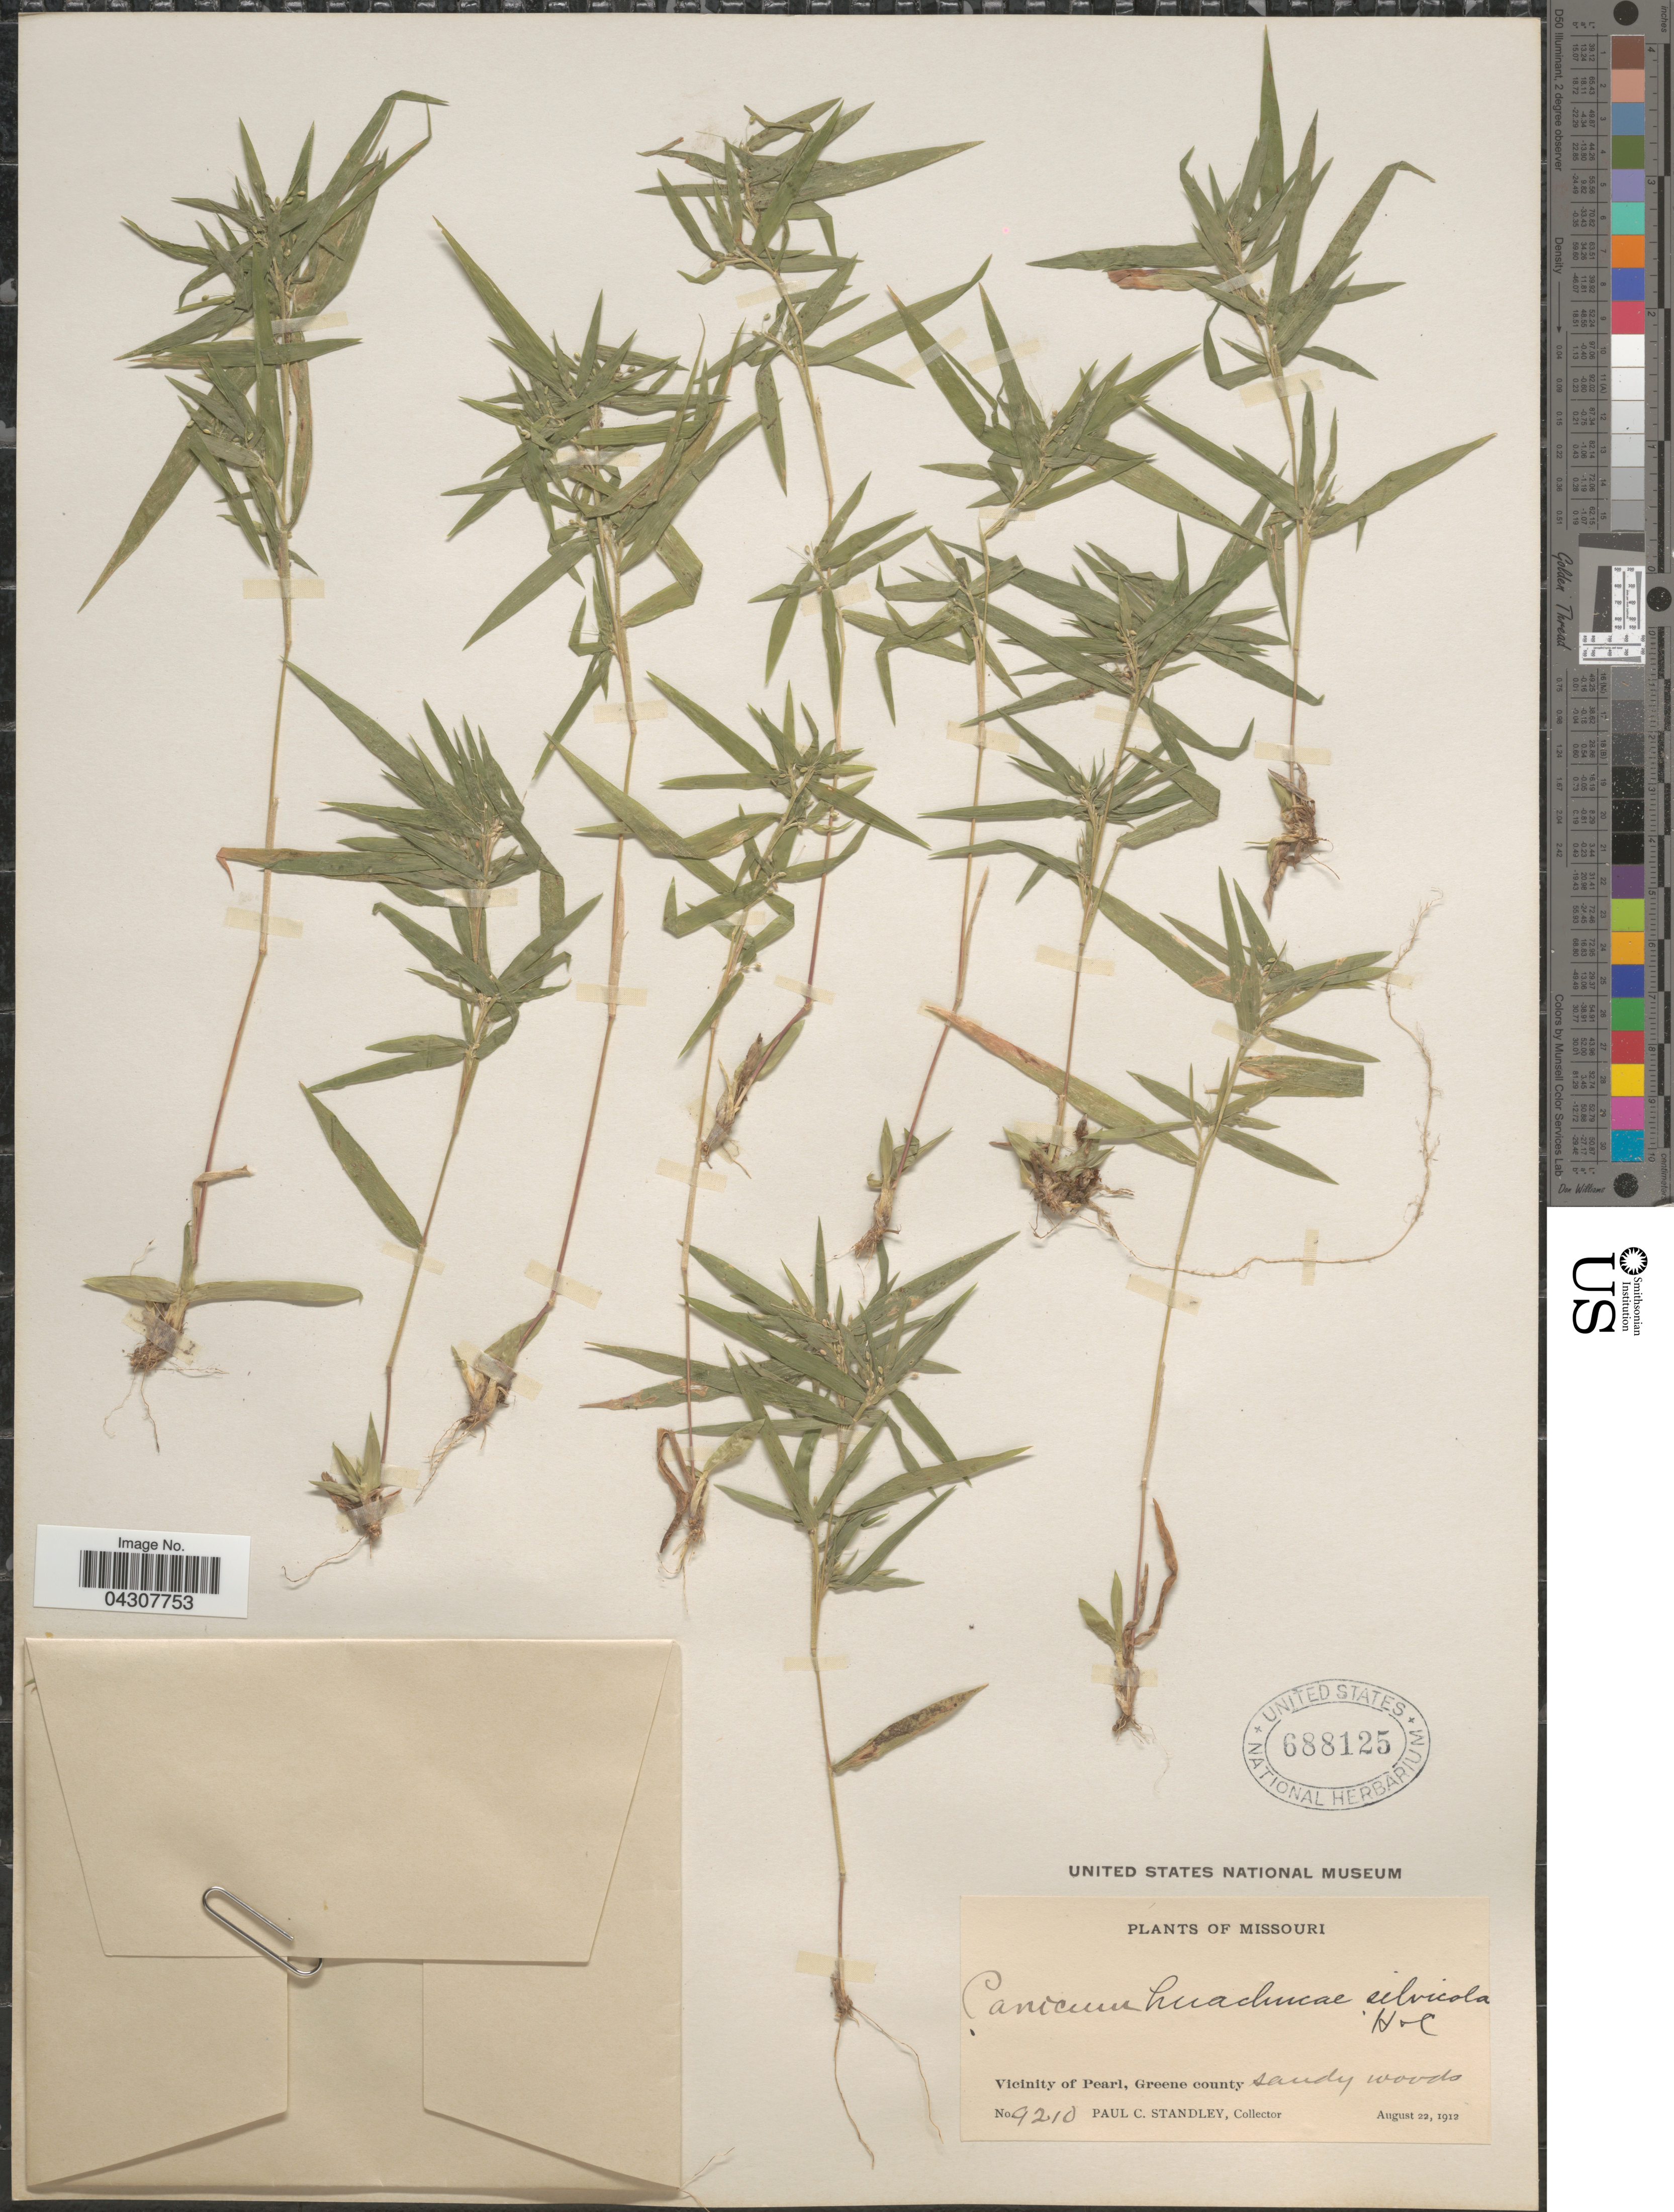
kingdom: Plantae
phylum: Tracheophyta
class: Liliopsida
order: Poales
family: Poaceae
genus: Dichanthelium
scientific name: Dichanthelium acuminatum var. acuminatum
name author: (Sw.) Gould & C.A. Clark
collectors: P. C. Standley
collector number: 9210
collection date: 1912-08-22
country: United States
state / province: Missouri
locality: Vicinity of Pearl, Greene county.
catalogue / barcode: US 688125